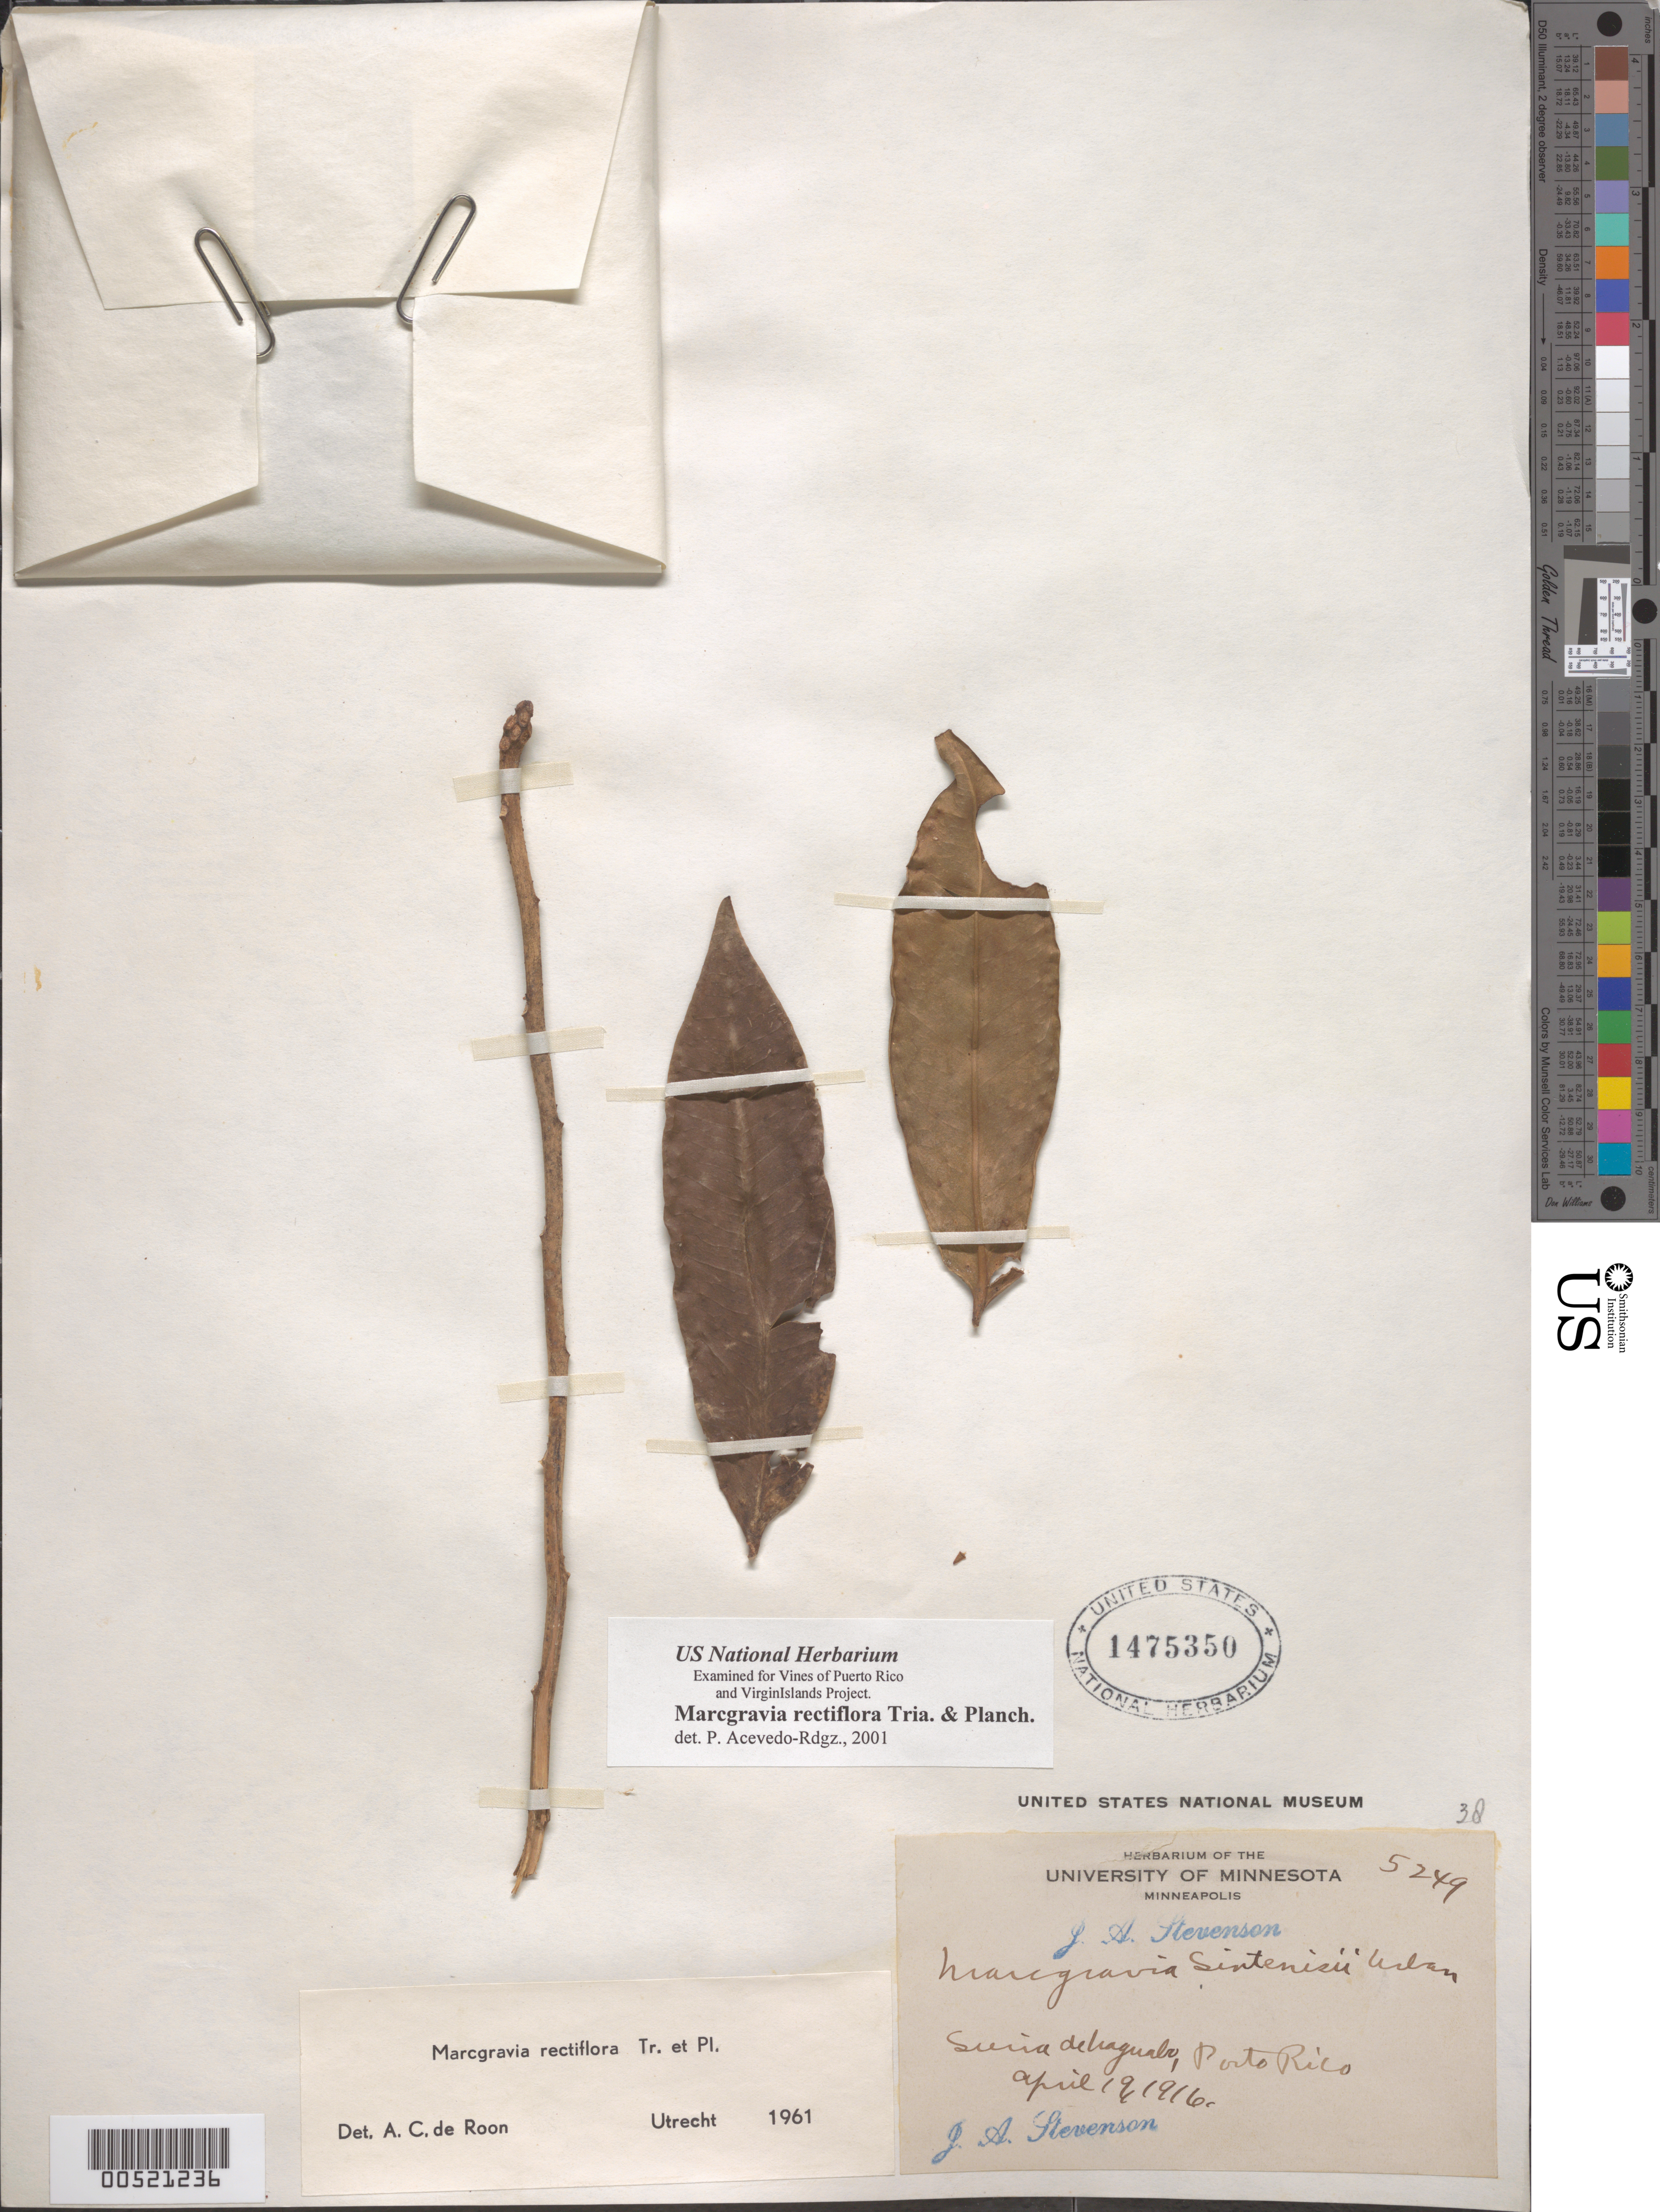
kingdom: Plantae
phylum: Tracheophyta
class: Magnoliopsida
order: Ericales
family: Marcgraviaceae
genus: Marcgravia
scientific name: Marcgravia rectiflora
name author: Triana & Planch.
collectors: J. Stevenson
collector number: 5249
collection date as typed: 19 Apr 1916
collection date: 1916-04-19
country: Puerto Rico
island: Greater Antilles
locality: Sierra de Naguabo.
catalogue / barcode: US 1475350